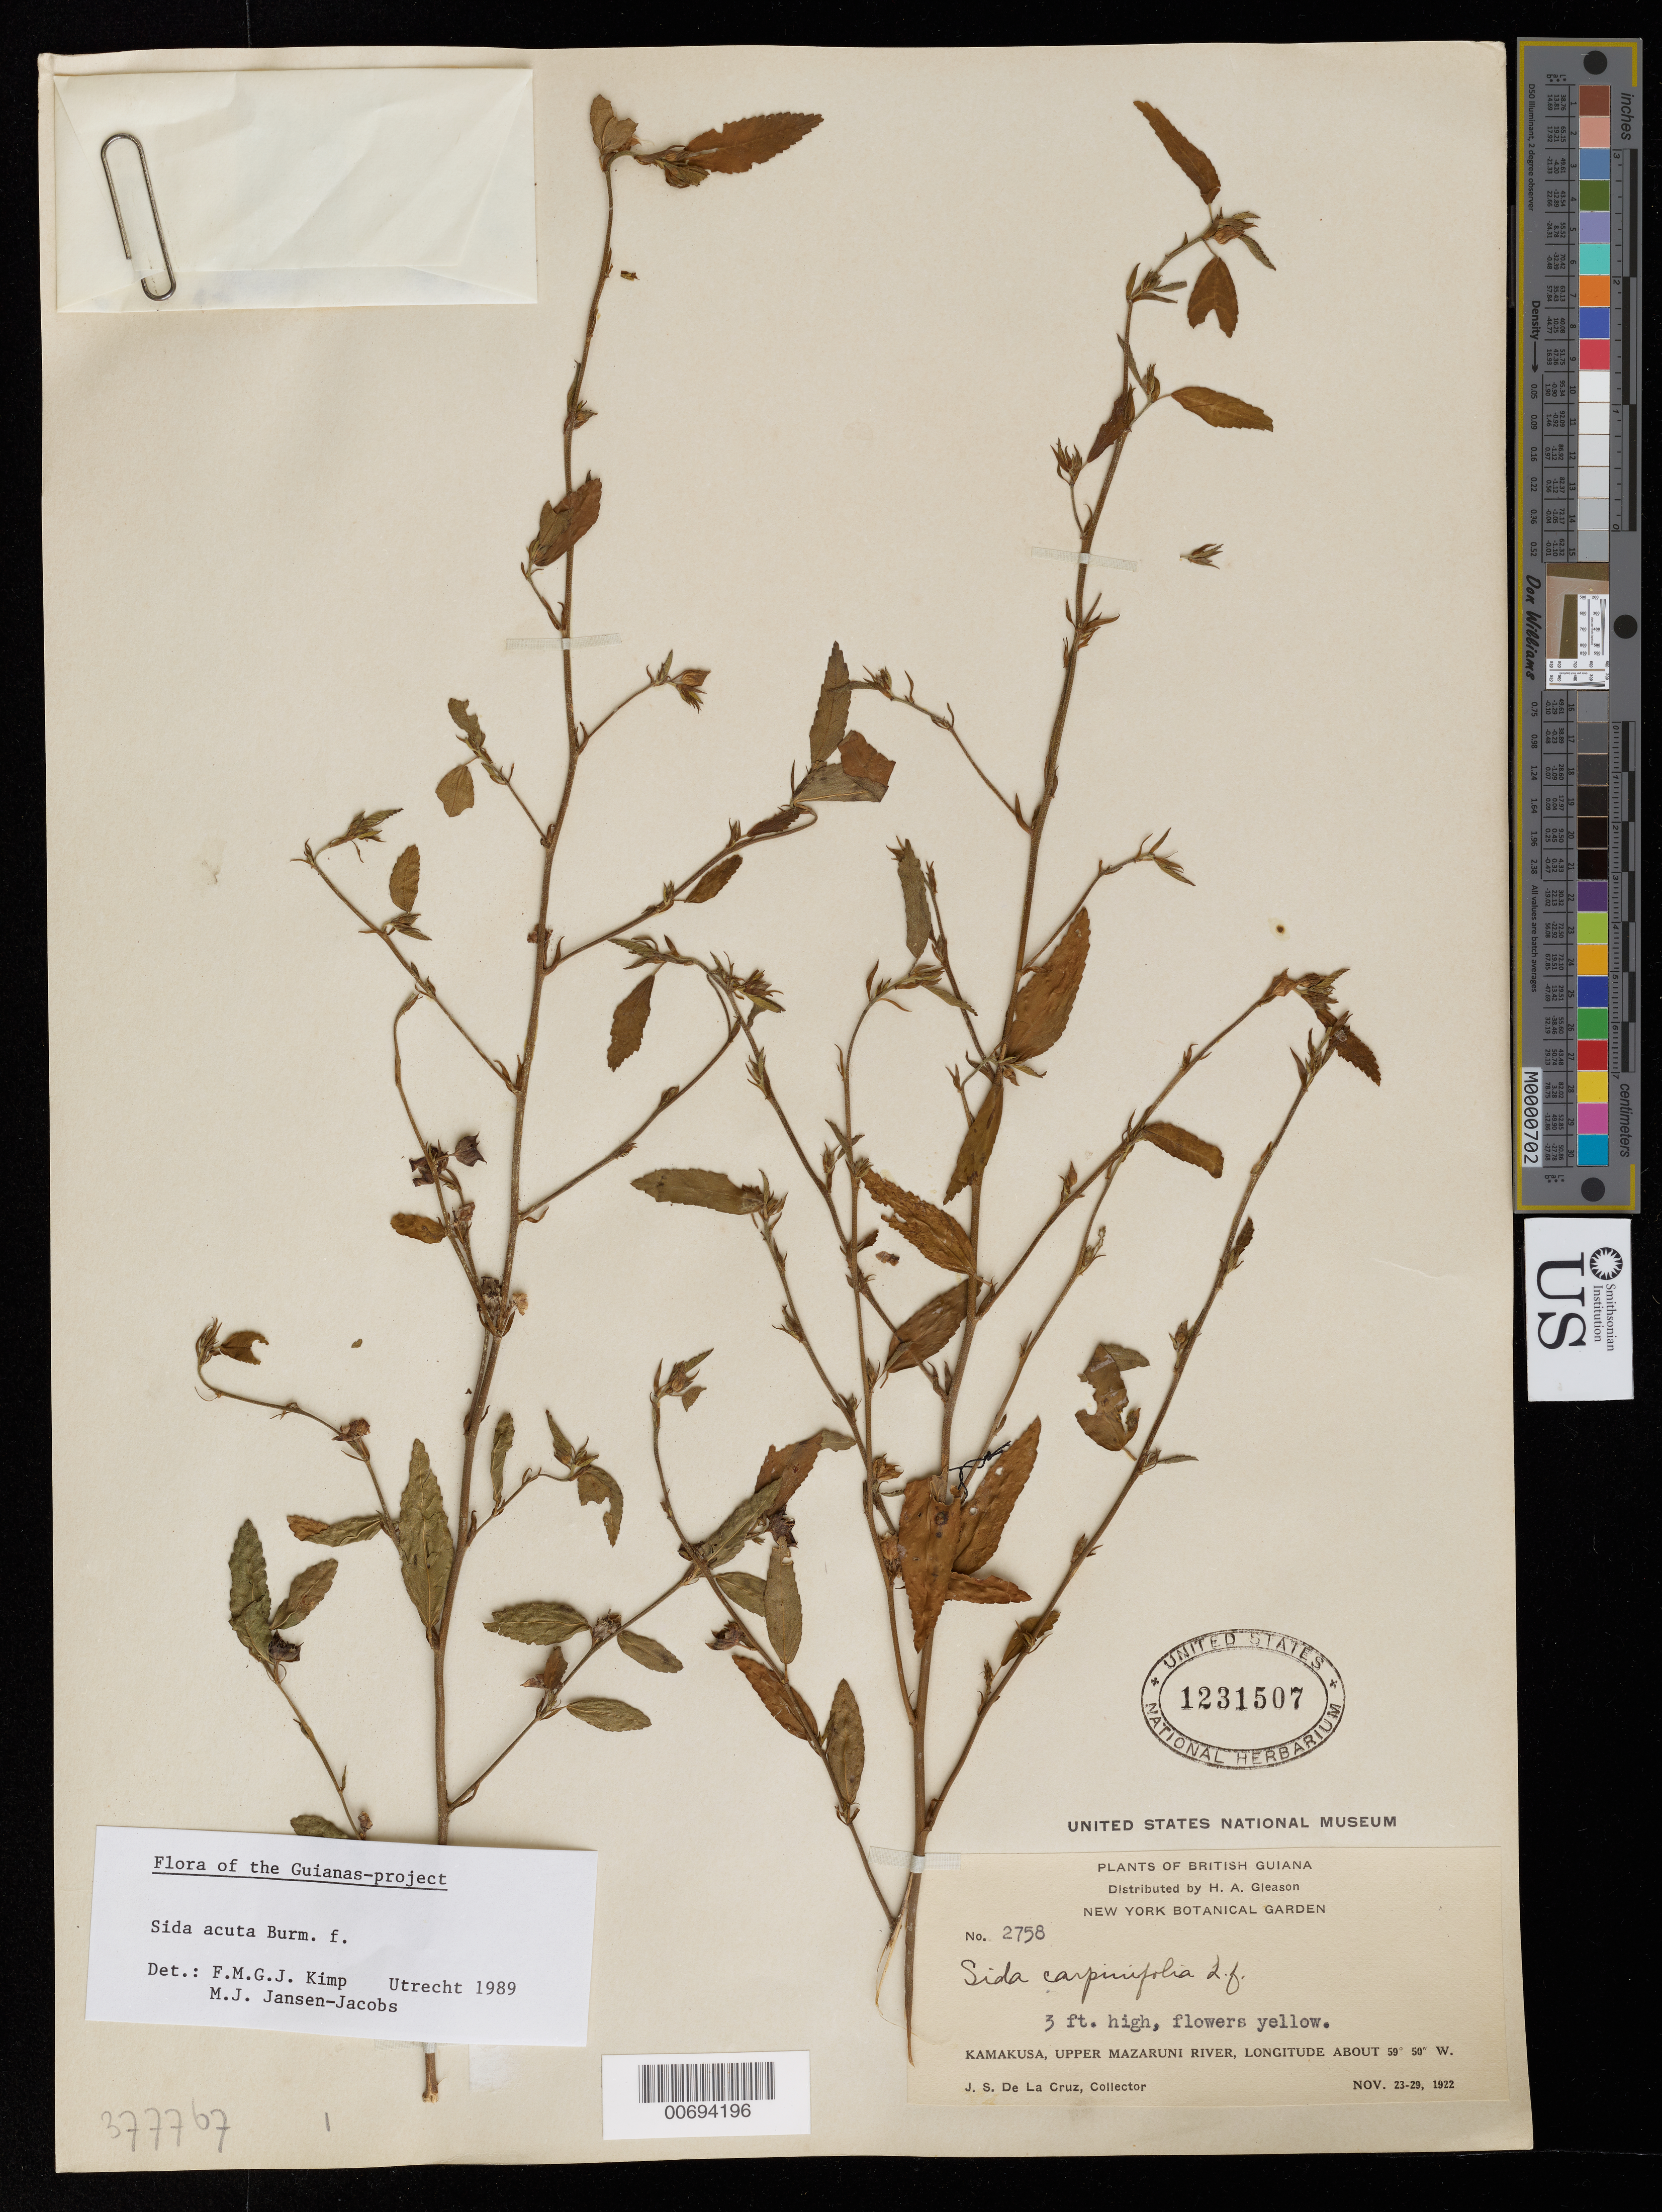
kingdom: Plantae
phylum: Tracheophyta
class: Magnoliopsida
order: Malvales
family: Malvaceae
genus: Sida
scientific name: Sida acuta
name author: Burm. f.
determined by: Kimp, F. M.; Jansen-Jacobs, M. J.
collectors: J. S. de la Cruz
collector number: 2758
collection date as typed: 23-Nov-22 to 29-Nov-22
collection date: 1922-11-23/1922-11-29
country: Guyana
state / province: Cuyuni-Mazaruni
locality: Kamakusa, Upper Mazaruni R.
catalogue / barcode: US 1231507